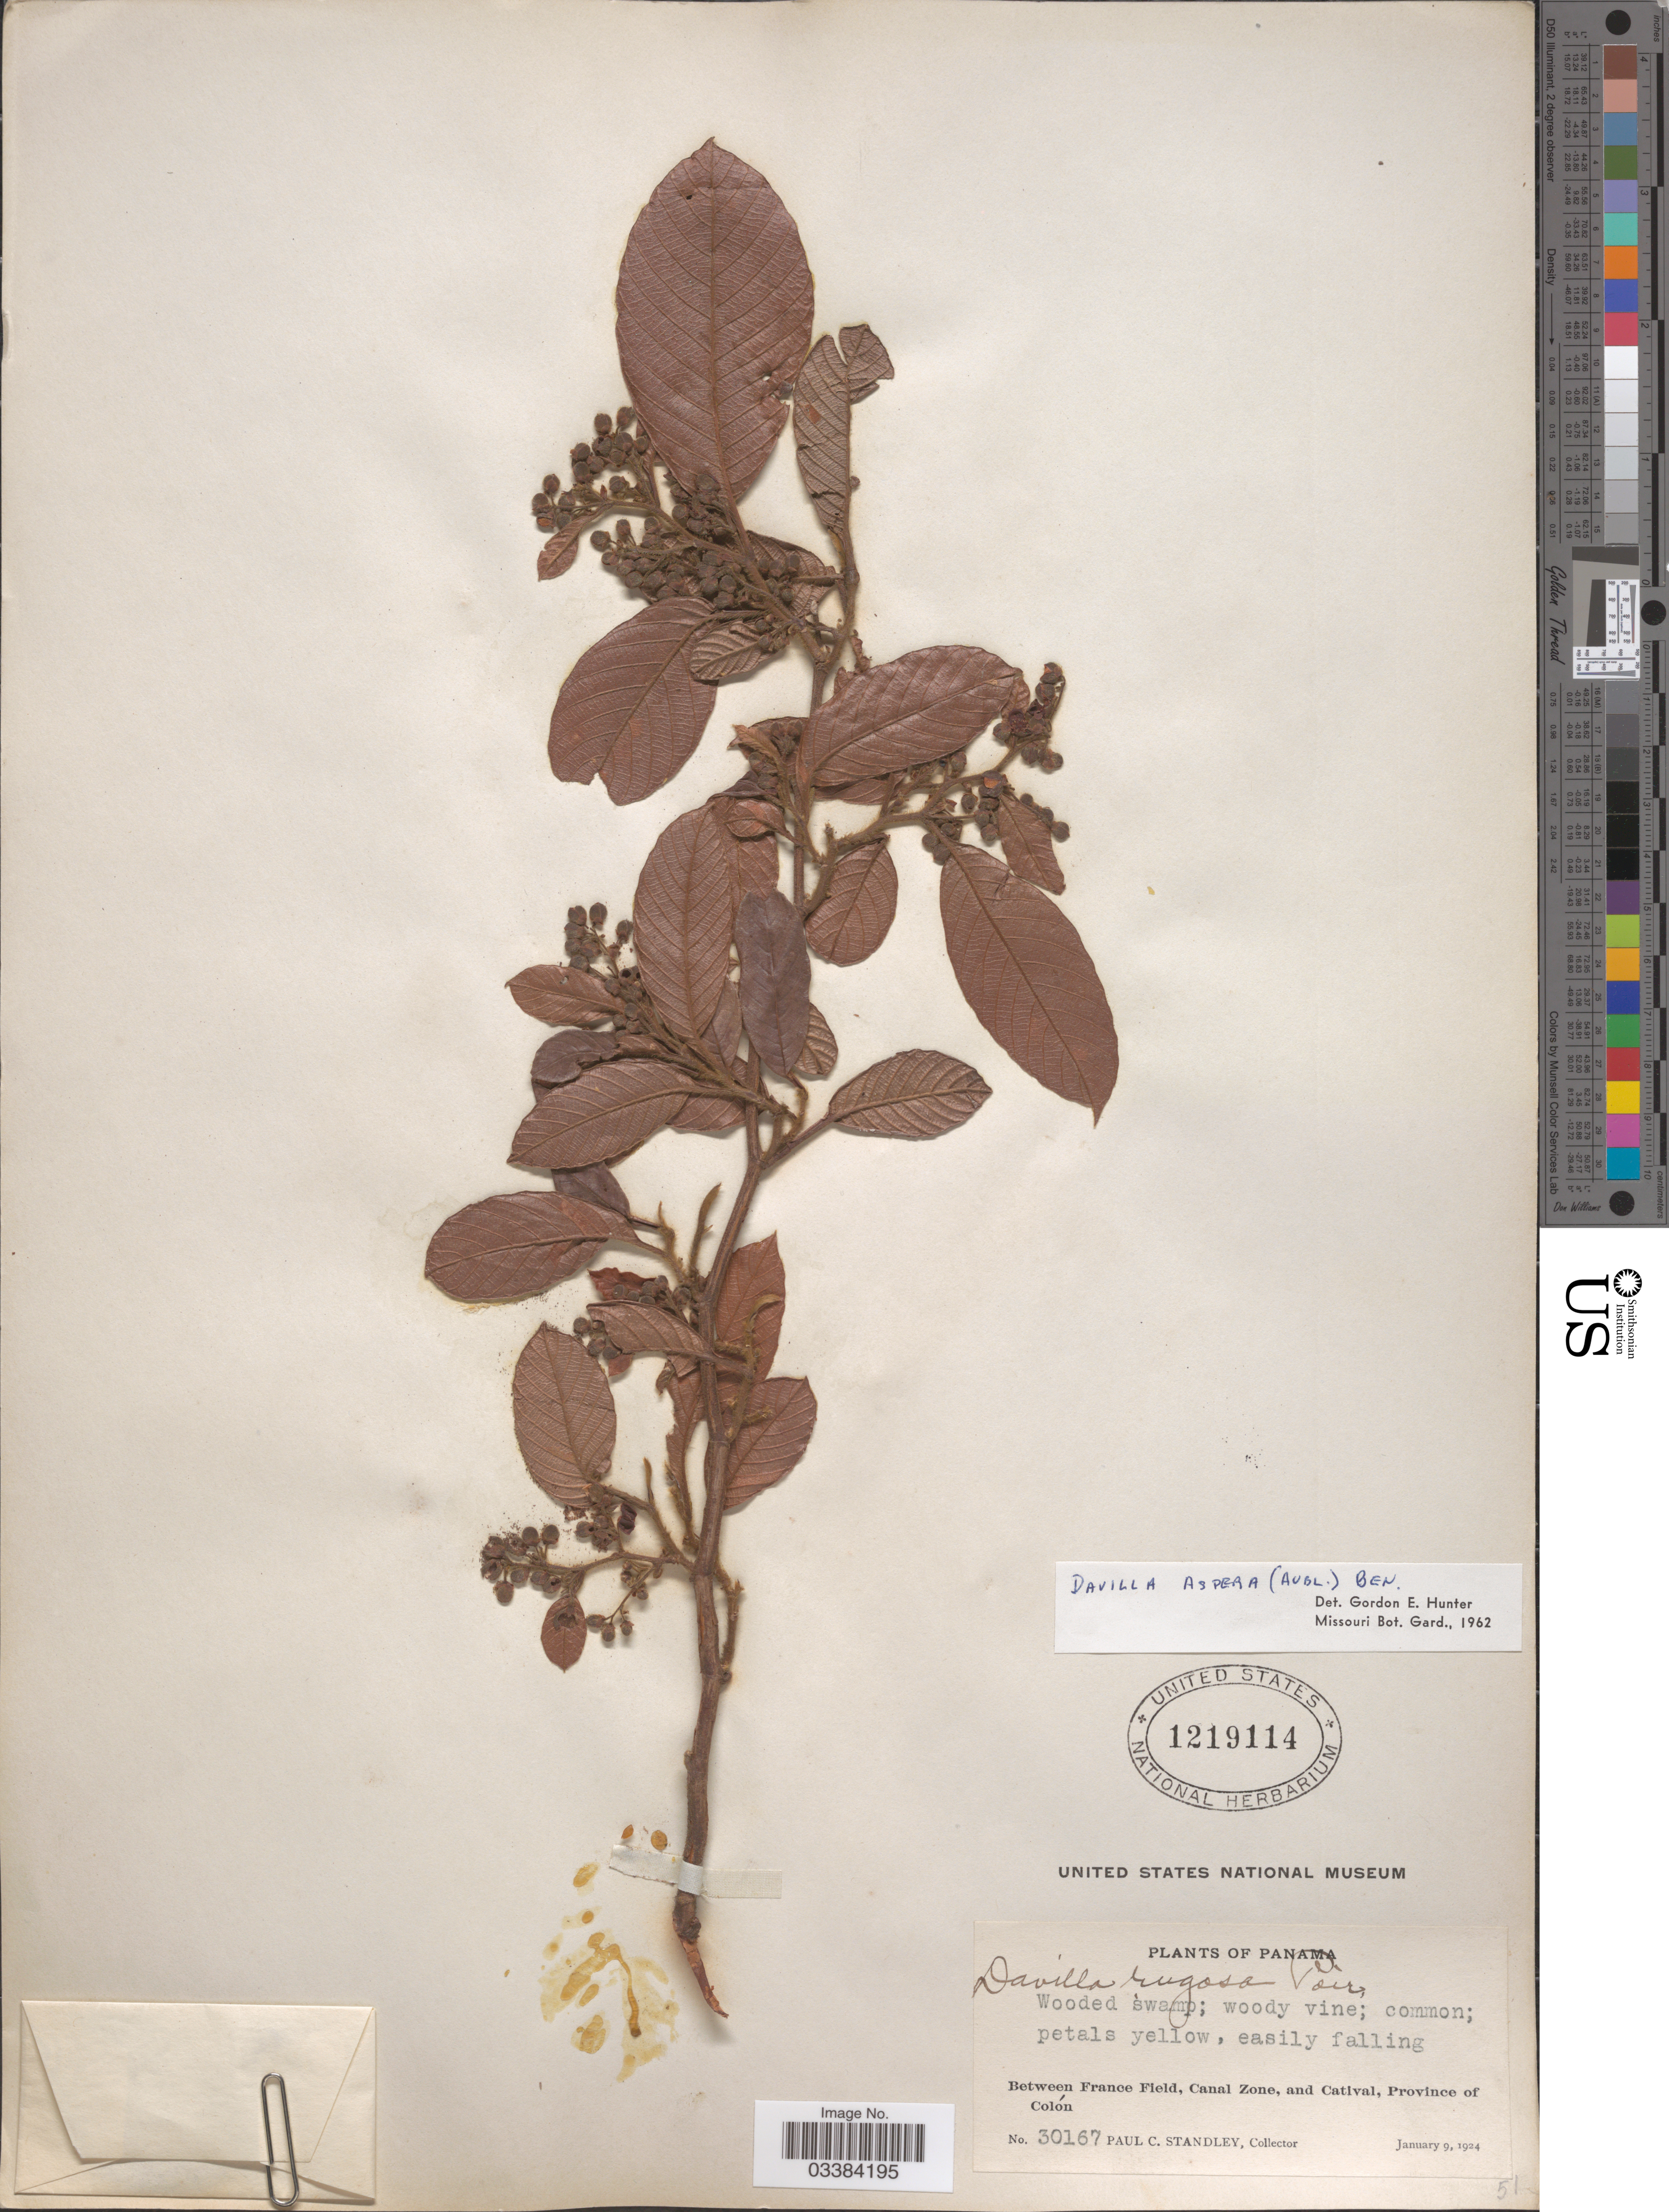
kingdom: Plantae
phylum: Tracheophyta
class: Magnoliopsida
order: Dilleniales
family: Dilleniaceae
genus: Davilla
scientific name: Davilla kunthii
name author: A. St.-Hil.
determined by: Strong, Mark T., (BOT), Smithsonian Institution - National Museum of Natural History (UNITED STATES)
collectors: P. C. Standley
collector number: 30167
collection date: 1924-01-09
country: Panama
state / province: Colón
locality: Between France Field, Canal Zone, and Catival.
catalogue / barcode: US 1219114